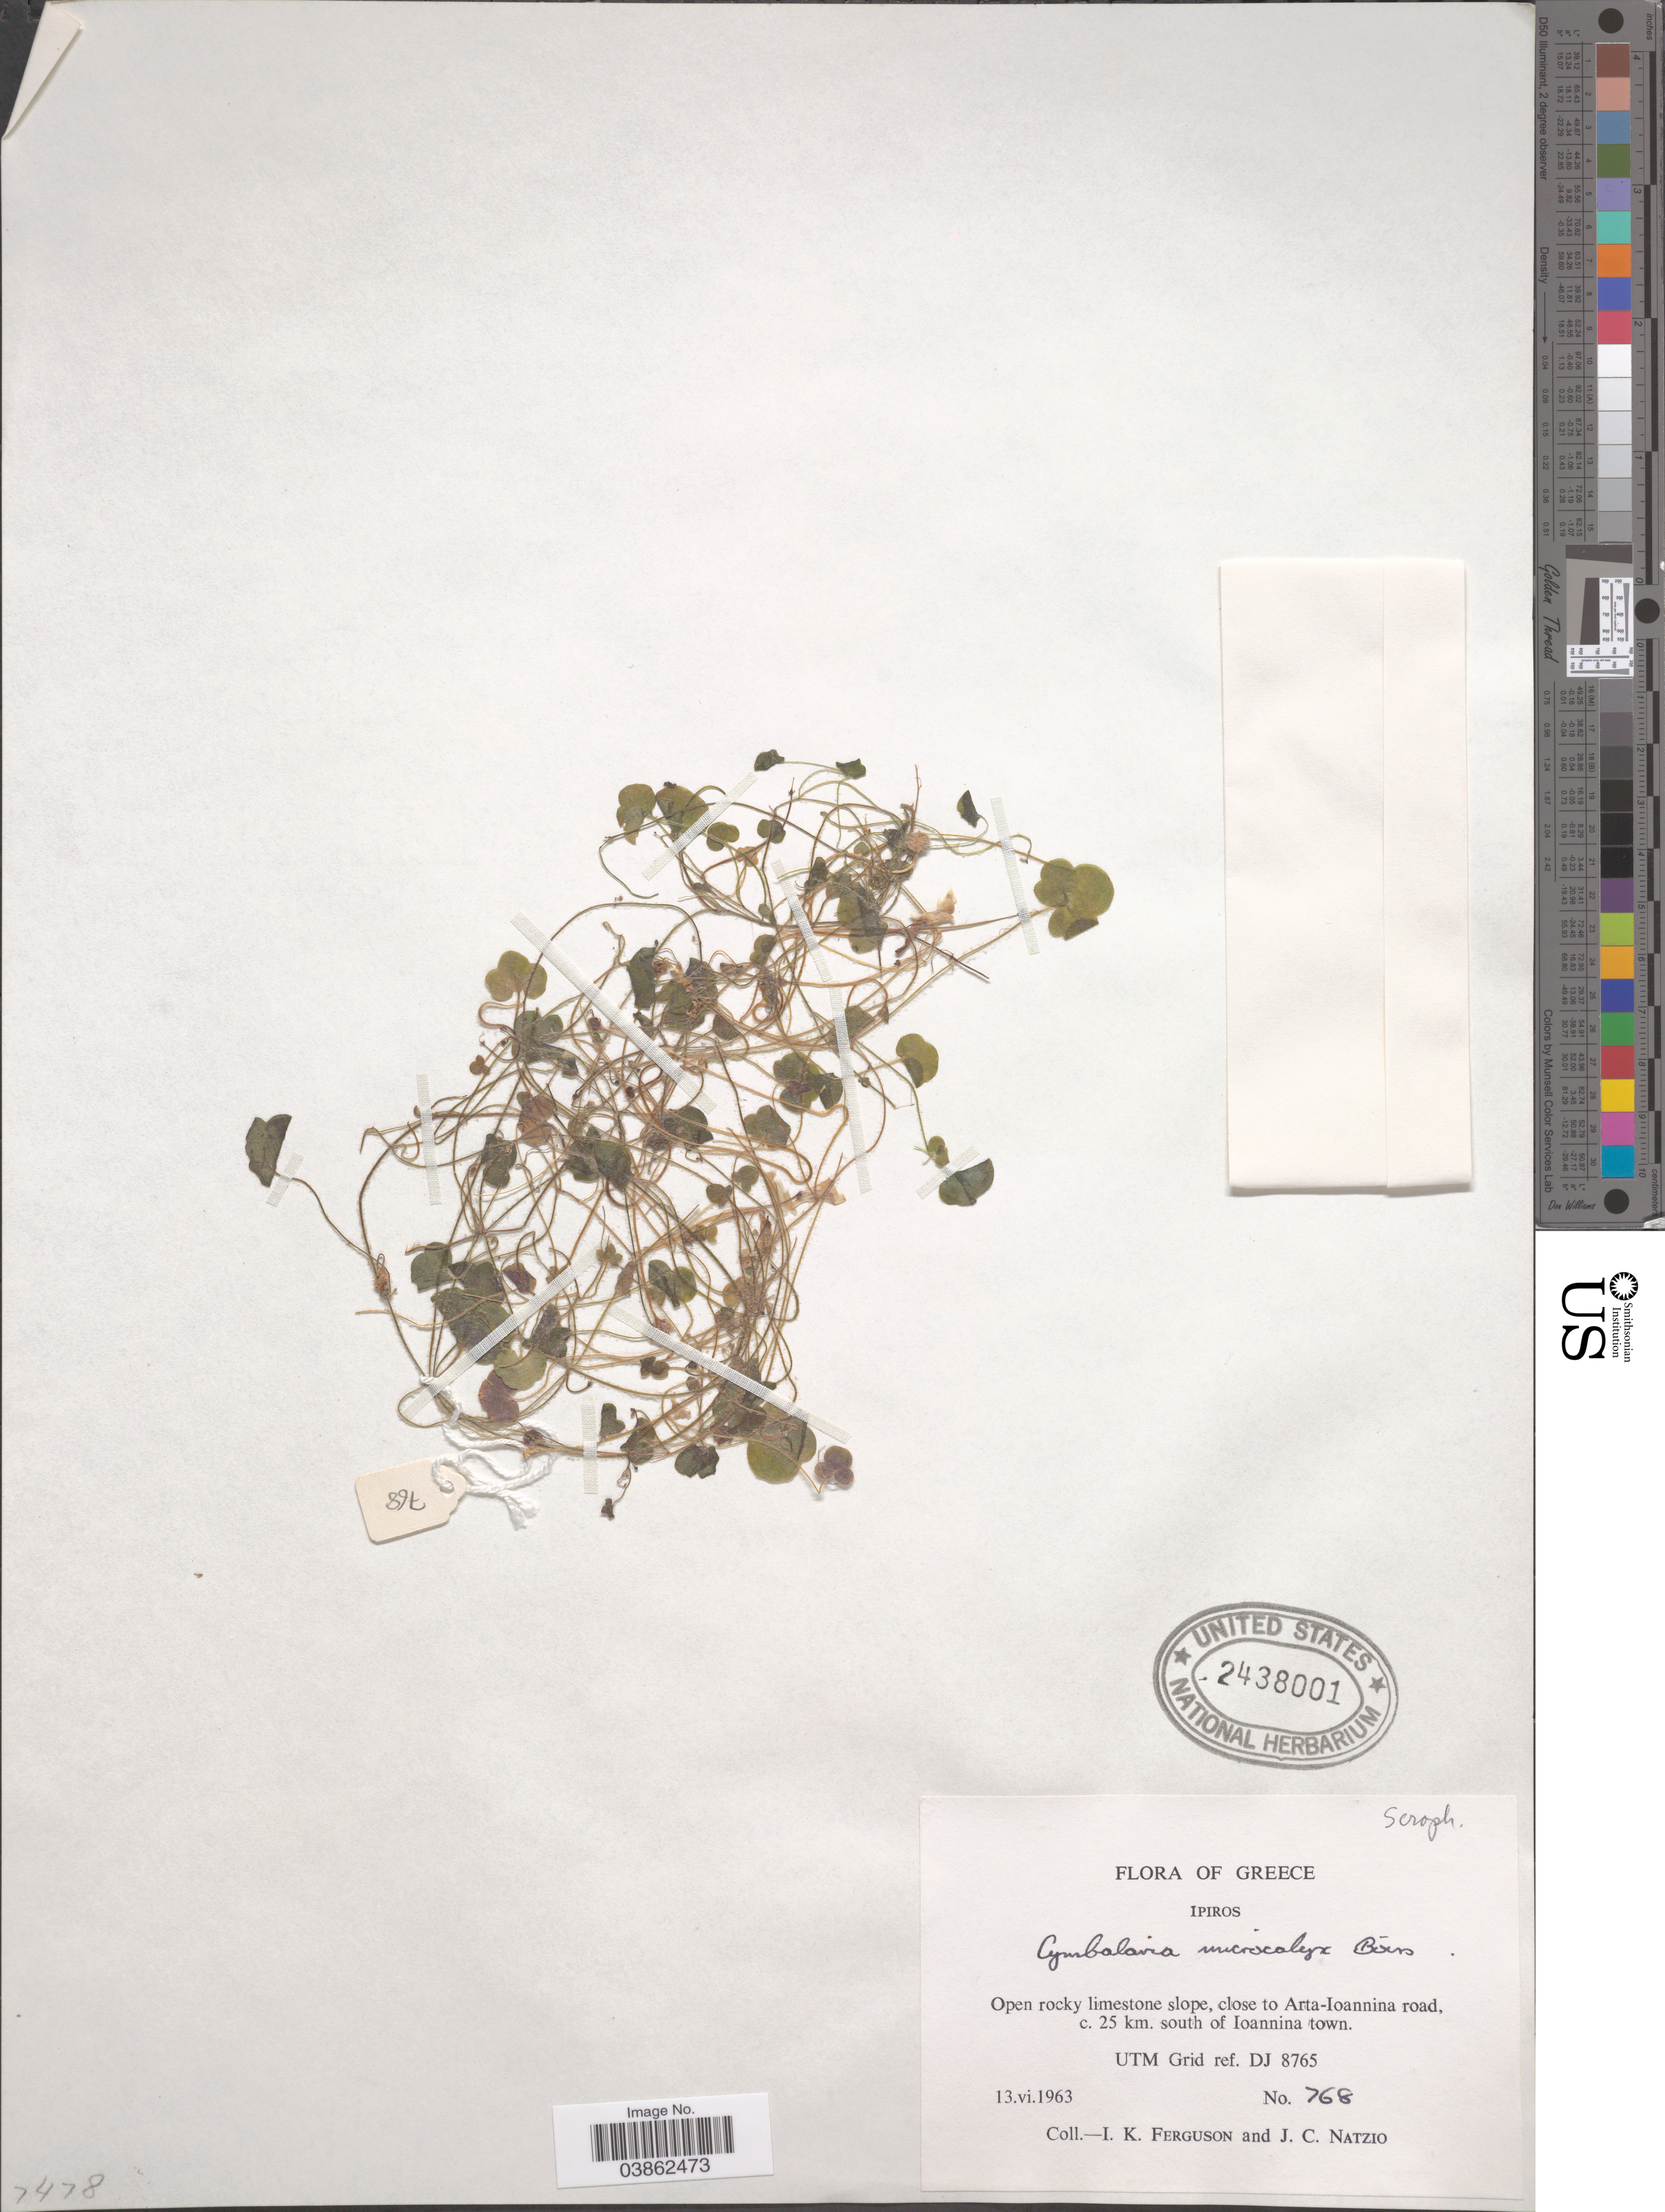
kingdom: Plantae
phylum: Tracheophyta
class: Magnoliopsida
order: Lamiales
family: Plantaginaceae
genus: Cymbalaria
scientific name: Cymbalaria sp.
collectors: I. K. Ferguson & J. Natzio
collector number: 768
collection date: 1963-06-13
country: Greece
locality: Ipiros. Open rocky limestone slope, close to Arta-Ioannina road, c. 25 km. south of Ionnina town. UTM Grid ref. DJ 8765.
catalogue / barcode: US 2438001